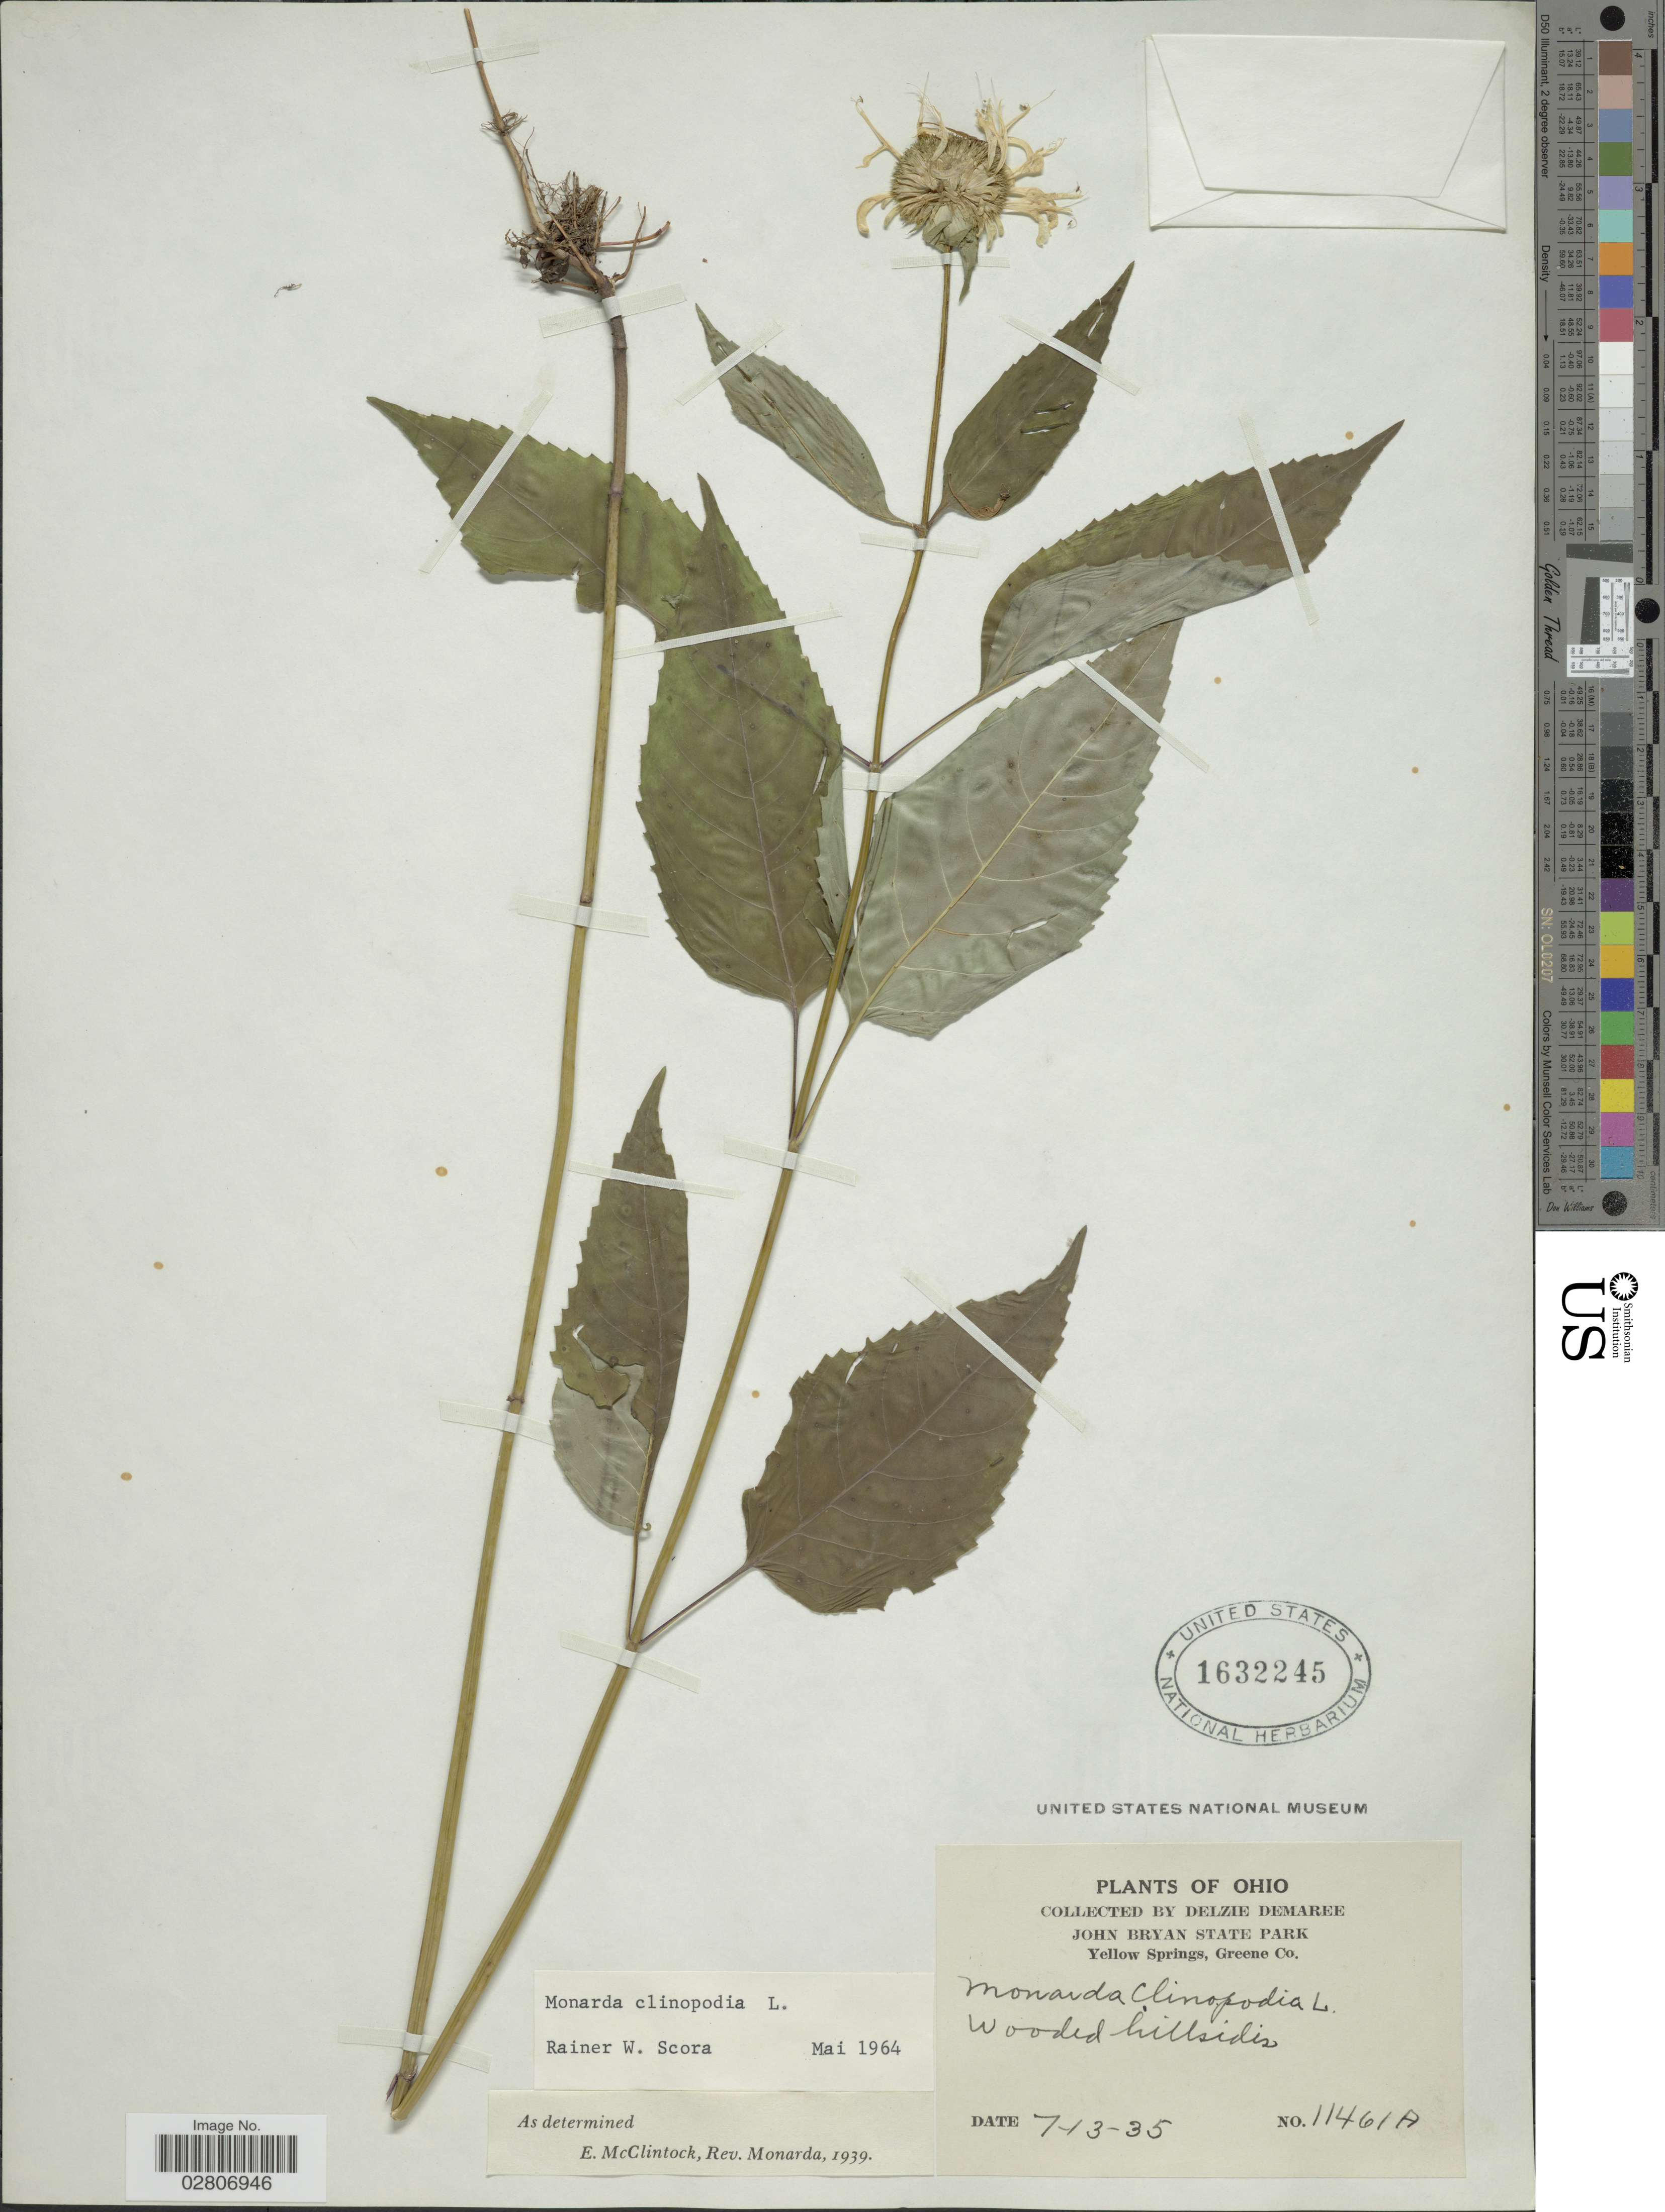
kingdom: Plantae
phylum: Tracheophyta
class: Magnoliopsida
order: Lamiales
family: Lamiaceae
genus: Monarda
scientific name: Monarda clinopodia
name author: L.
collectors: D. Demaree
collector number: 11461A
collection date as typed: Transcribed d/m/y: 13/7/35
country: United States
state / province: Ohio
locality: John Bryan State Park. Yellow Springs Co, Greene Co. Wooded hillsides.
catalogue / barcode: US 1632245